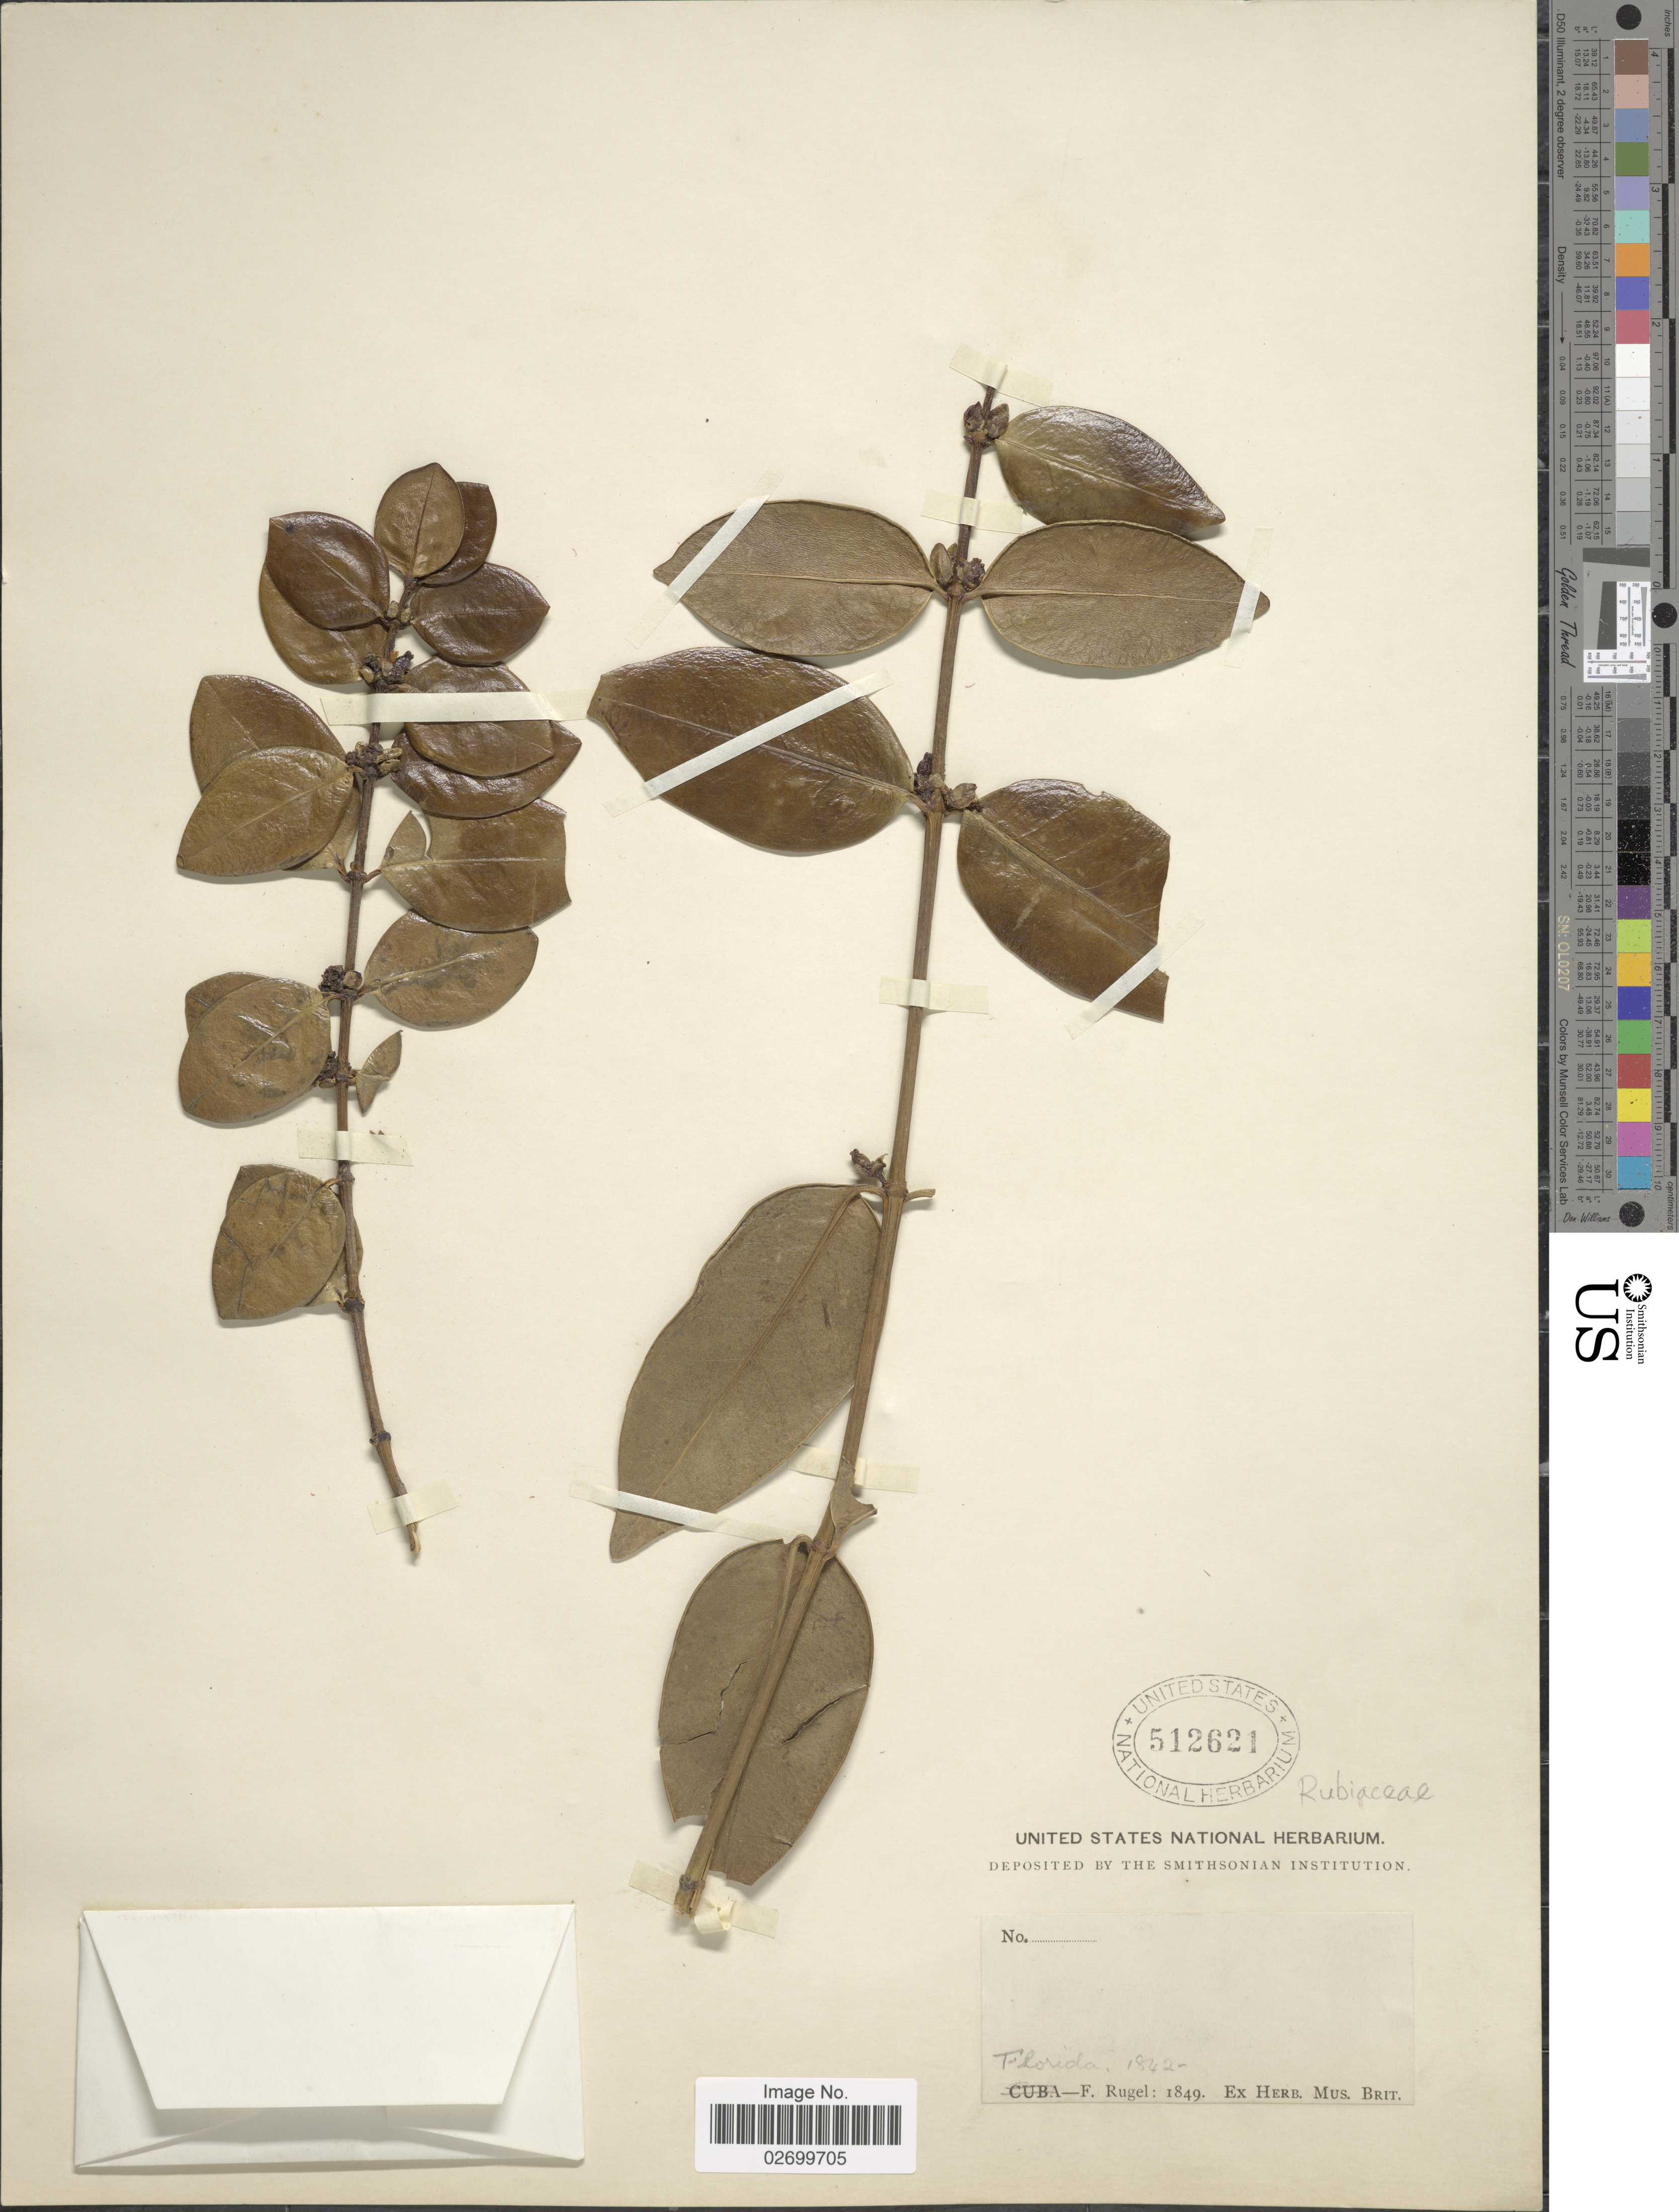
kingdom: Plantae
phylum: Tracheophyta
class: Magnoliopsida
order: Gentianales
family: Rubiaceae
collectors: F. Rugel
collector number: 1849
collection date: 1842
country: United States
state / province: Florida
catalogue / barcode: US 512621